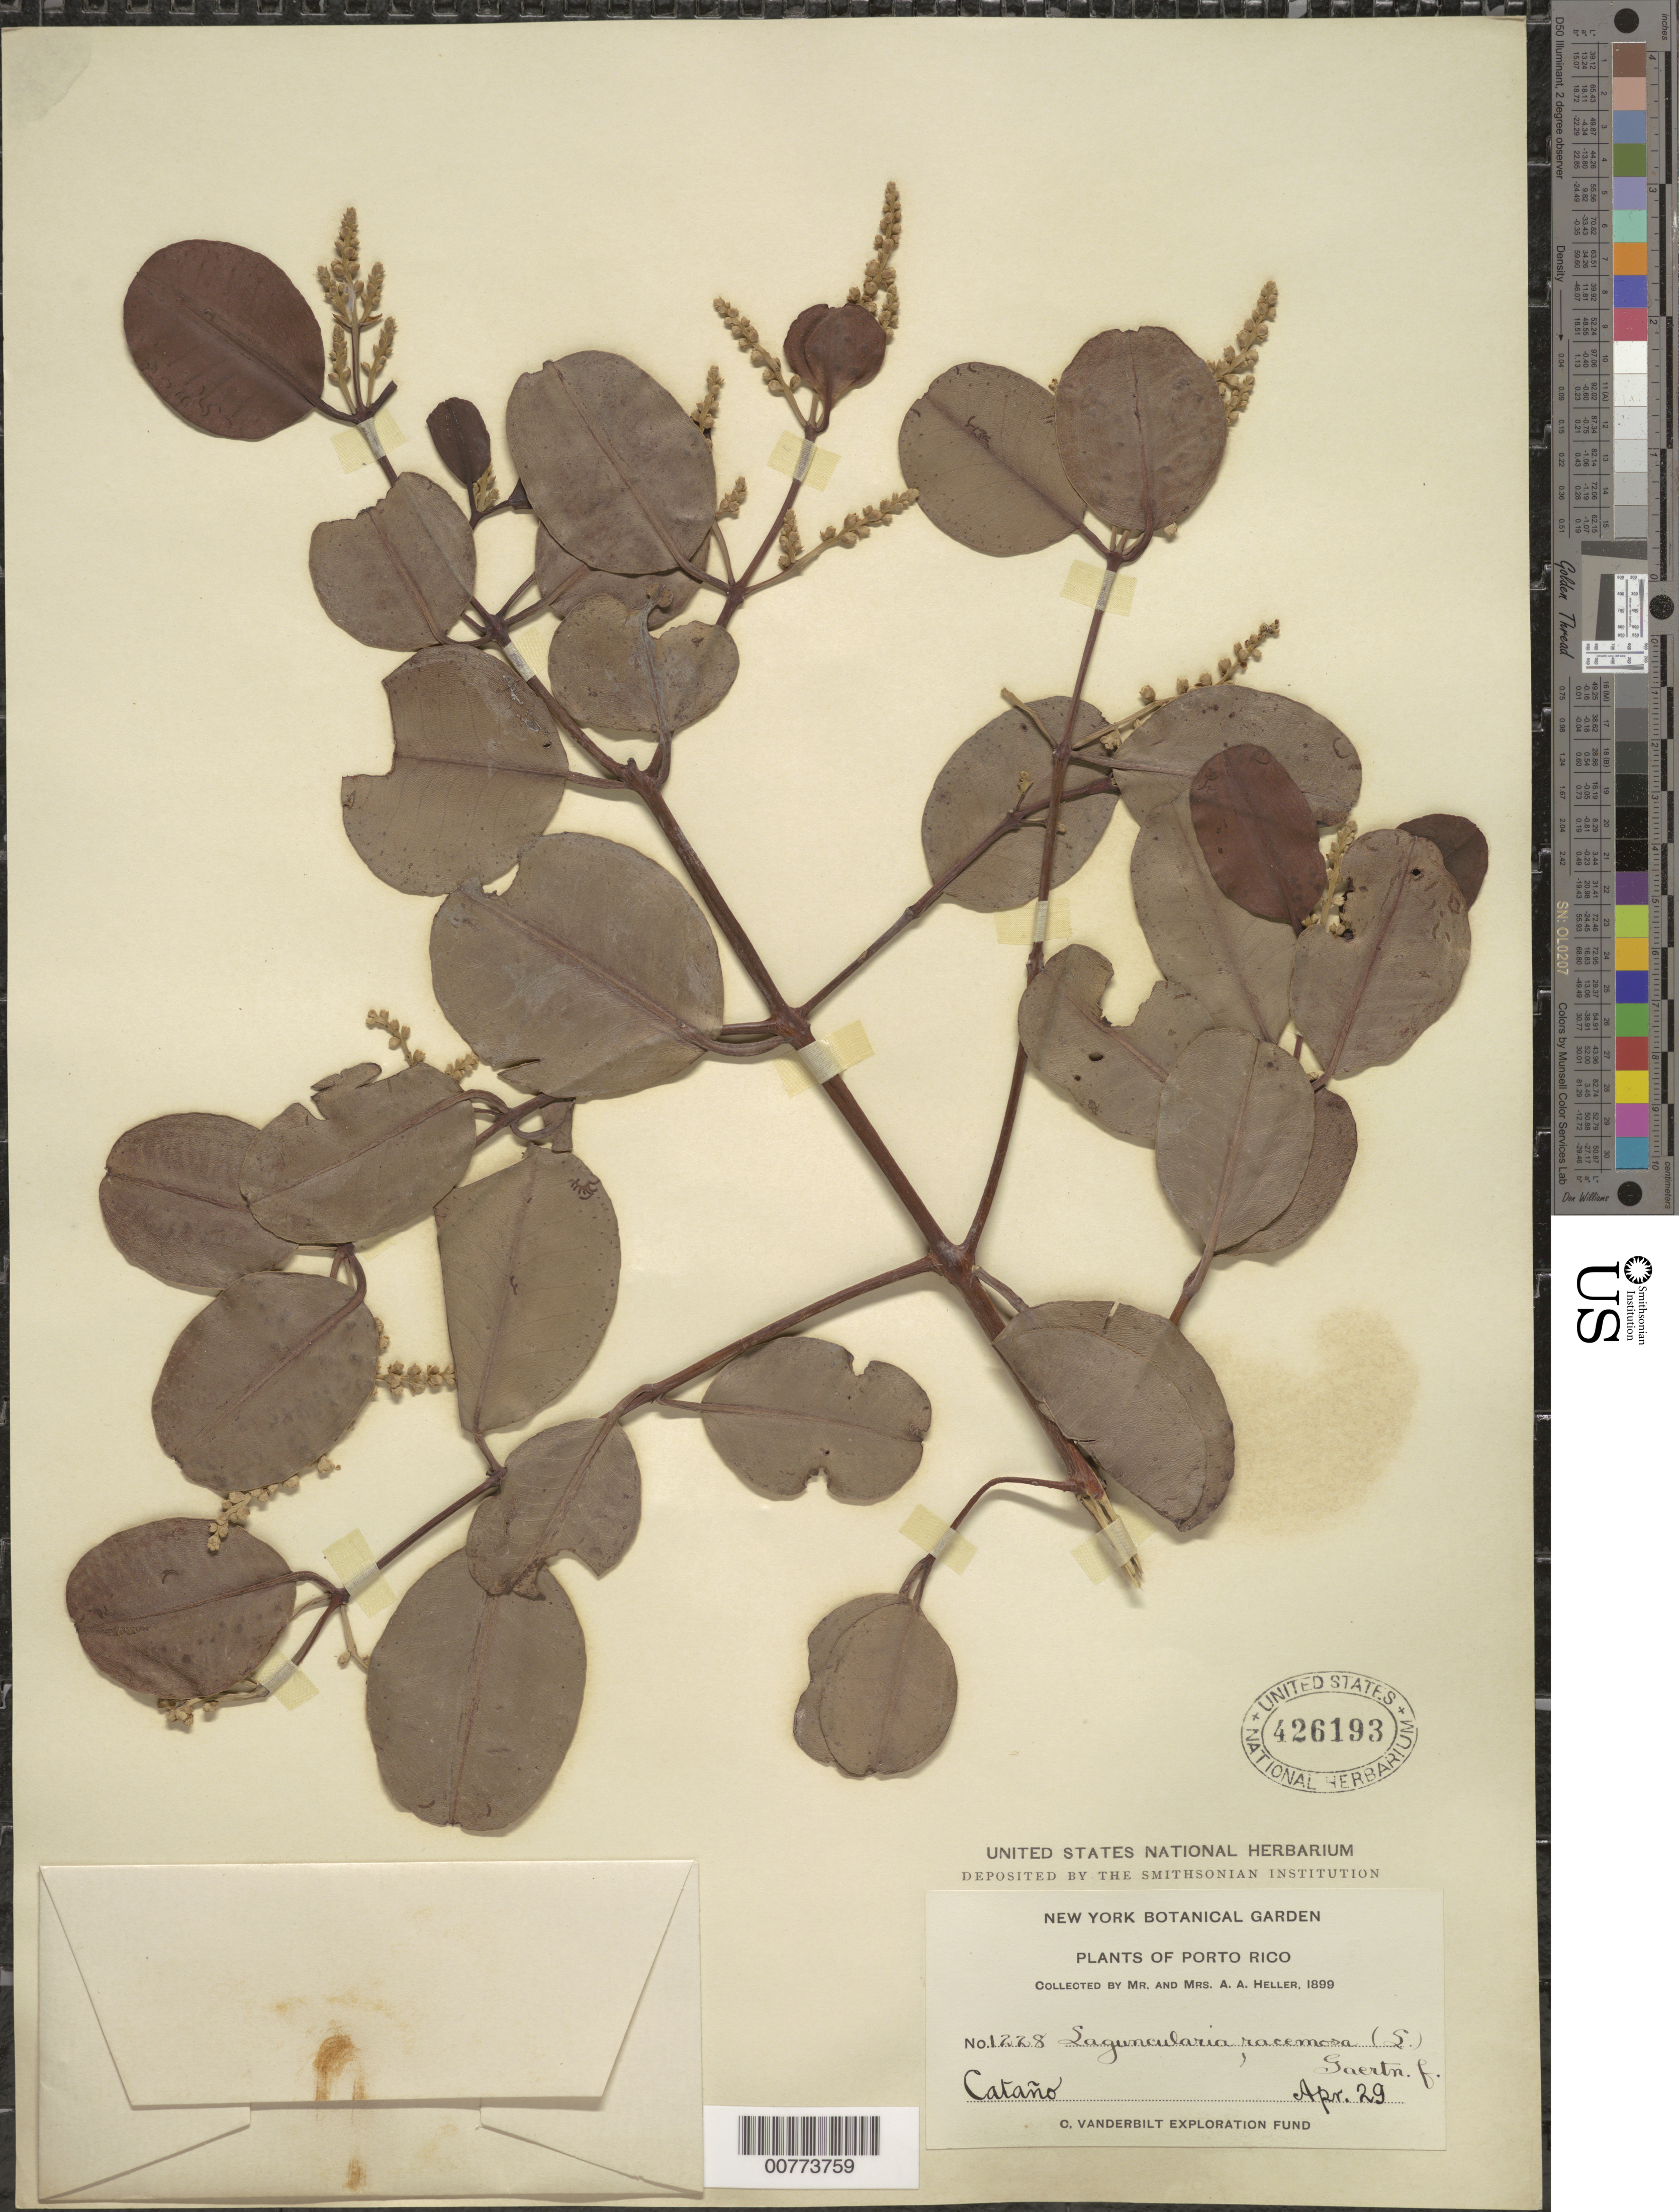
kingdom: Plantae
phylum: Tracheophyta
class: Magnoliopsida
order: Myrtales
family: Combretaceae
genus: Laguncularia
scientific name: Laguncularia racemosa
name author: (L.) C.F. Gaertn.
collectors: A. A. Heller & E. G. Heller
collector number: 1228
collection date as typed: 29 Apr 1899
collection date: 1899-04-29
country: Puerto Rico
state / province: Cataño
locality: Cataño.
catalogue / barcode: US 426193